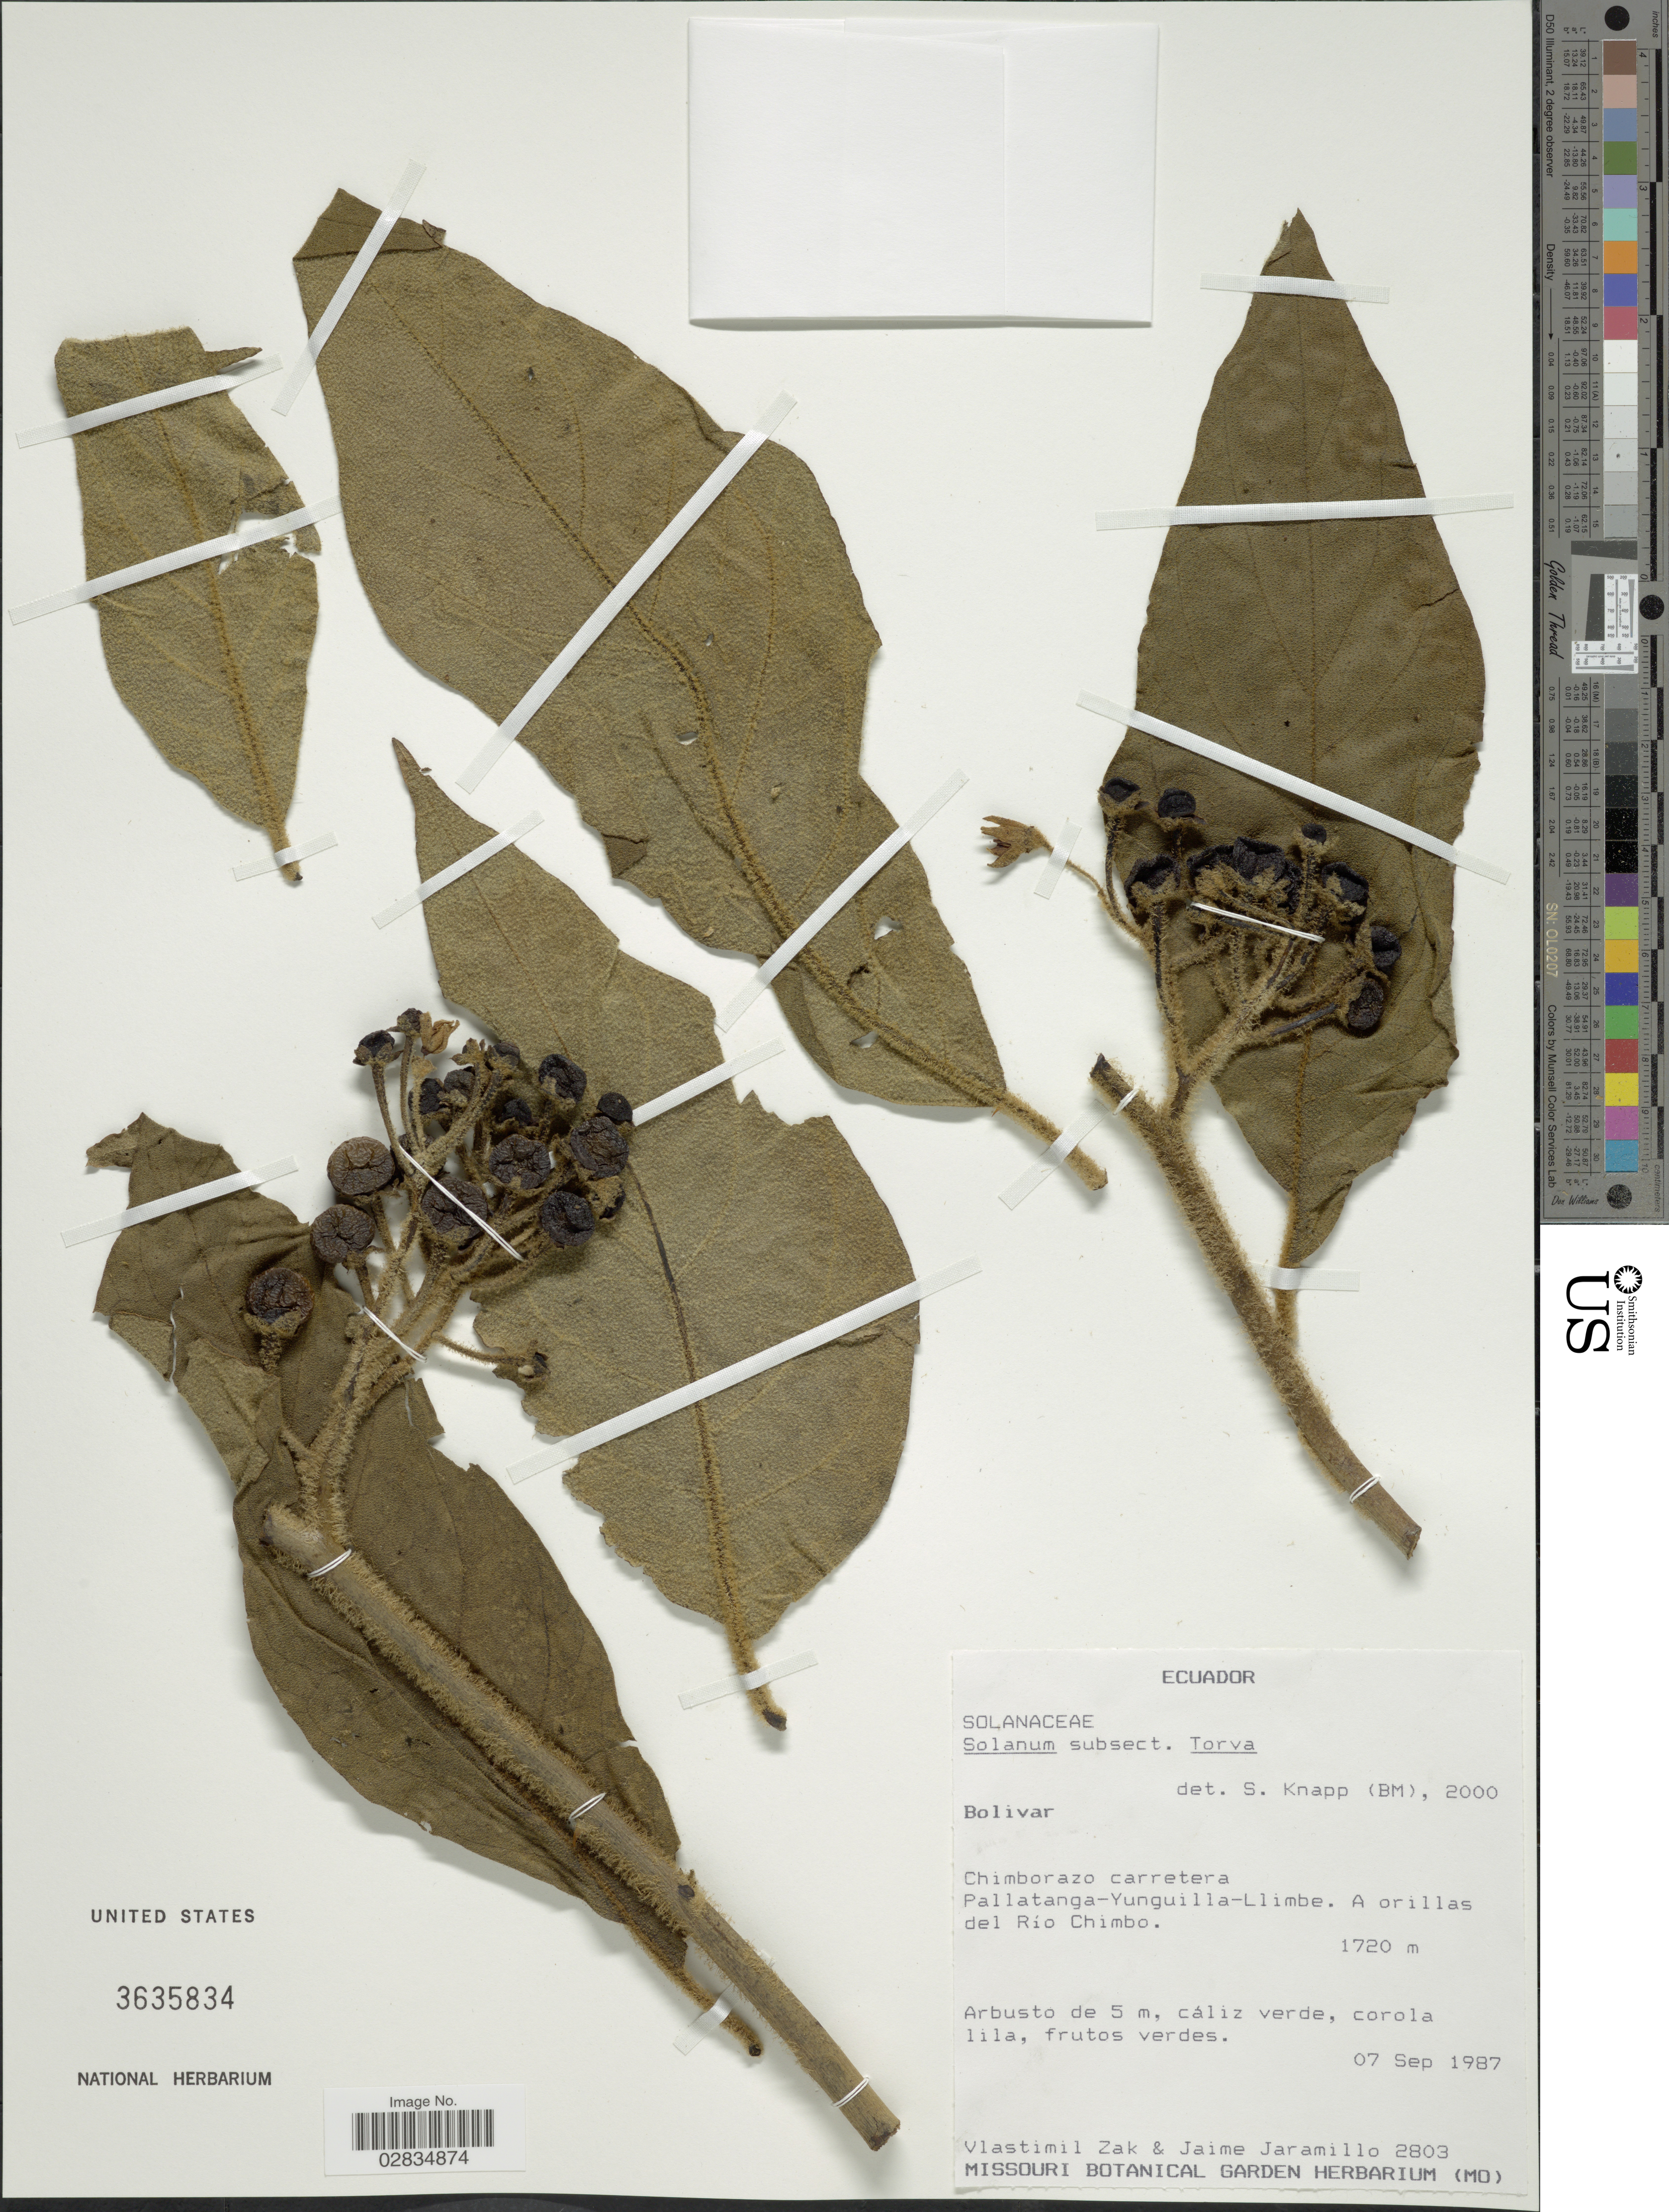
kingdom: Plantae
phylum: Tracheophyta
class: Magnoliopsida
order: Solanales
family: Solanaceae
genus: Solanum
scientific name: Solanum torvum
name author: Sw.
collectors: V. Zak & J. Jaramillo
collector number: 2803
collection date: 1987-09-07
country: Ecuador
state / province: Bolívar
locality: Chimborazo carretera, Pallatanga-Yunguilla-Llimbe, a orillas del Río Chimbo.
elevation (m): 1720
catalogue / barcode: US 3635834